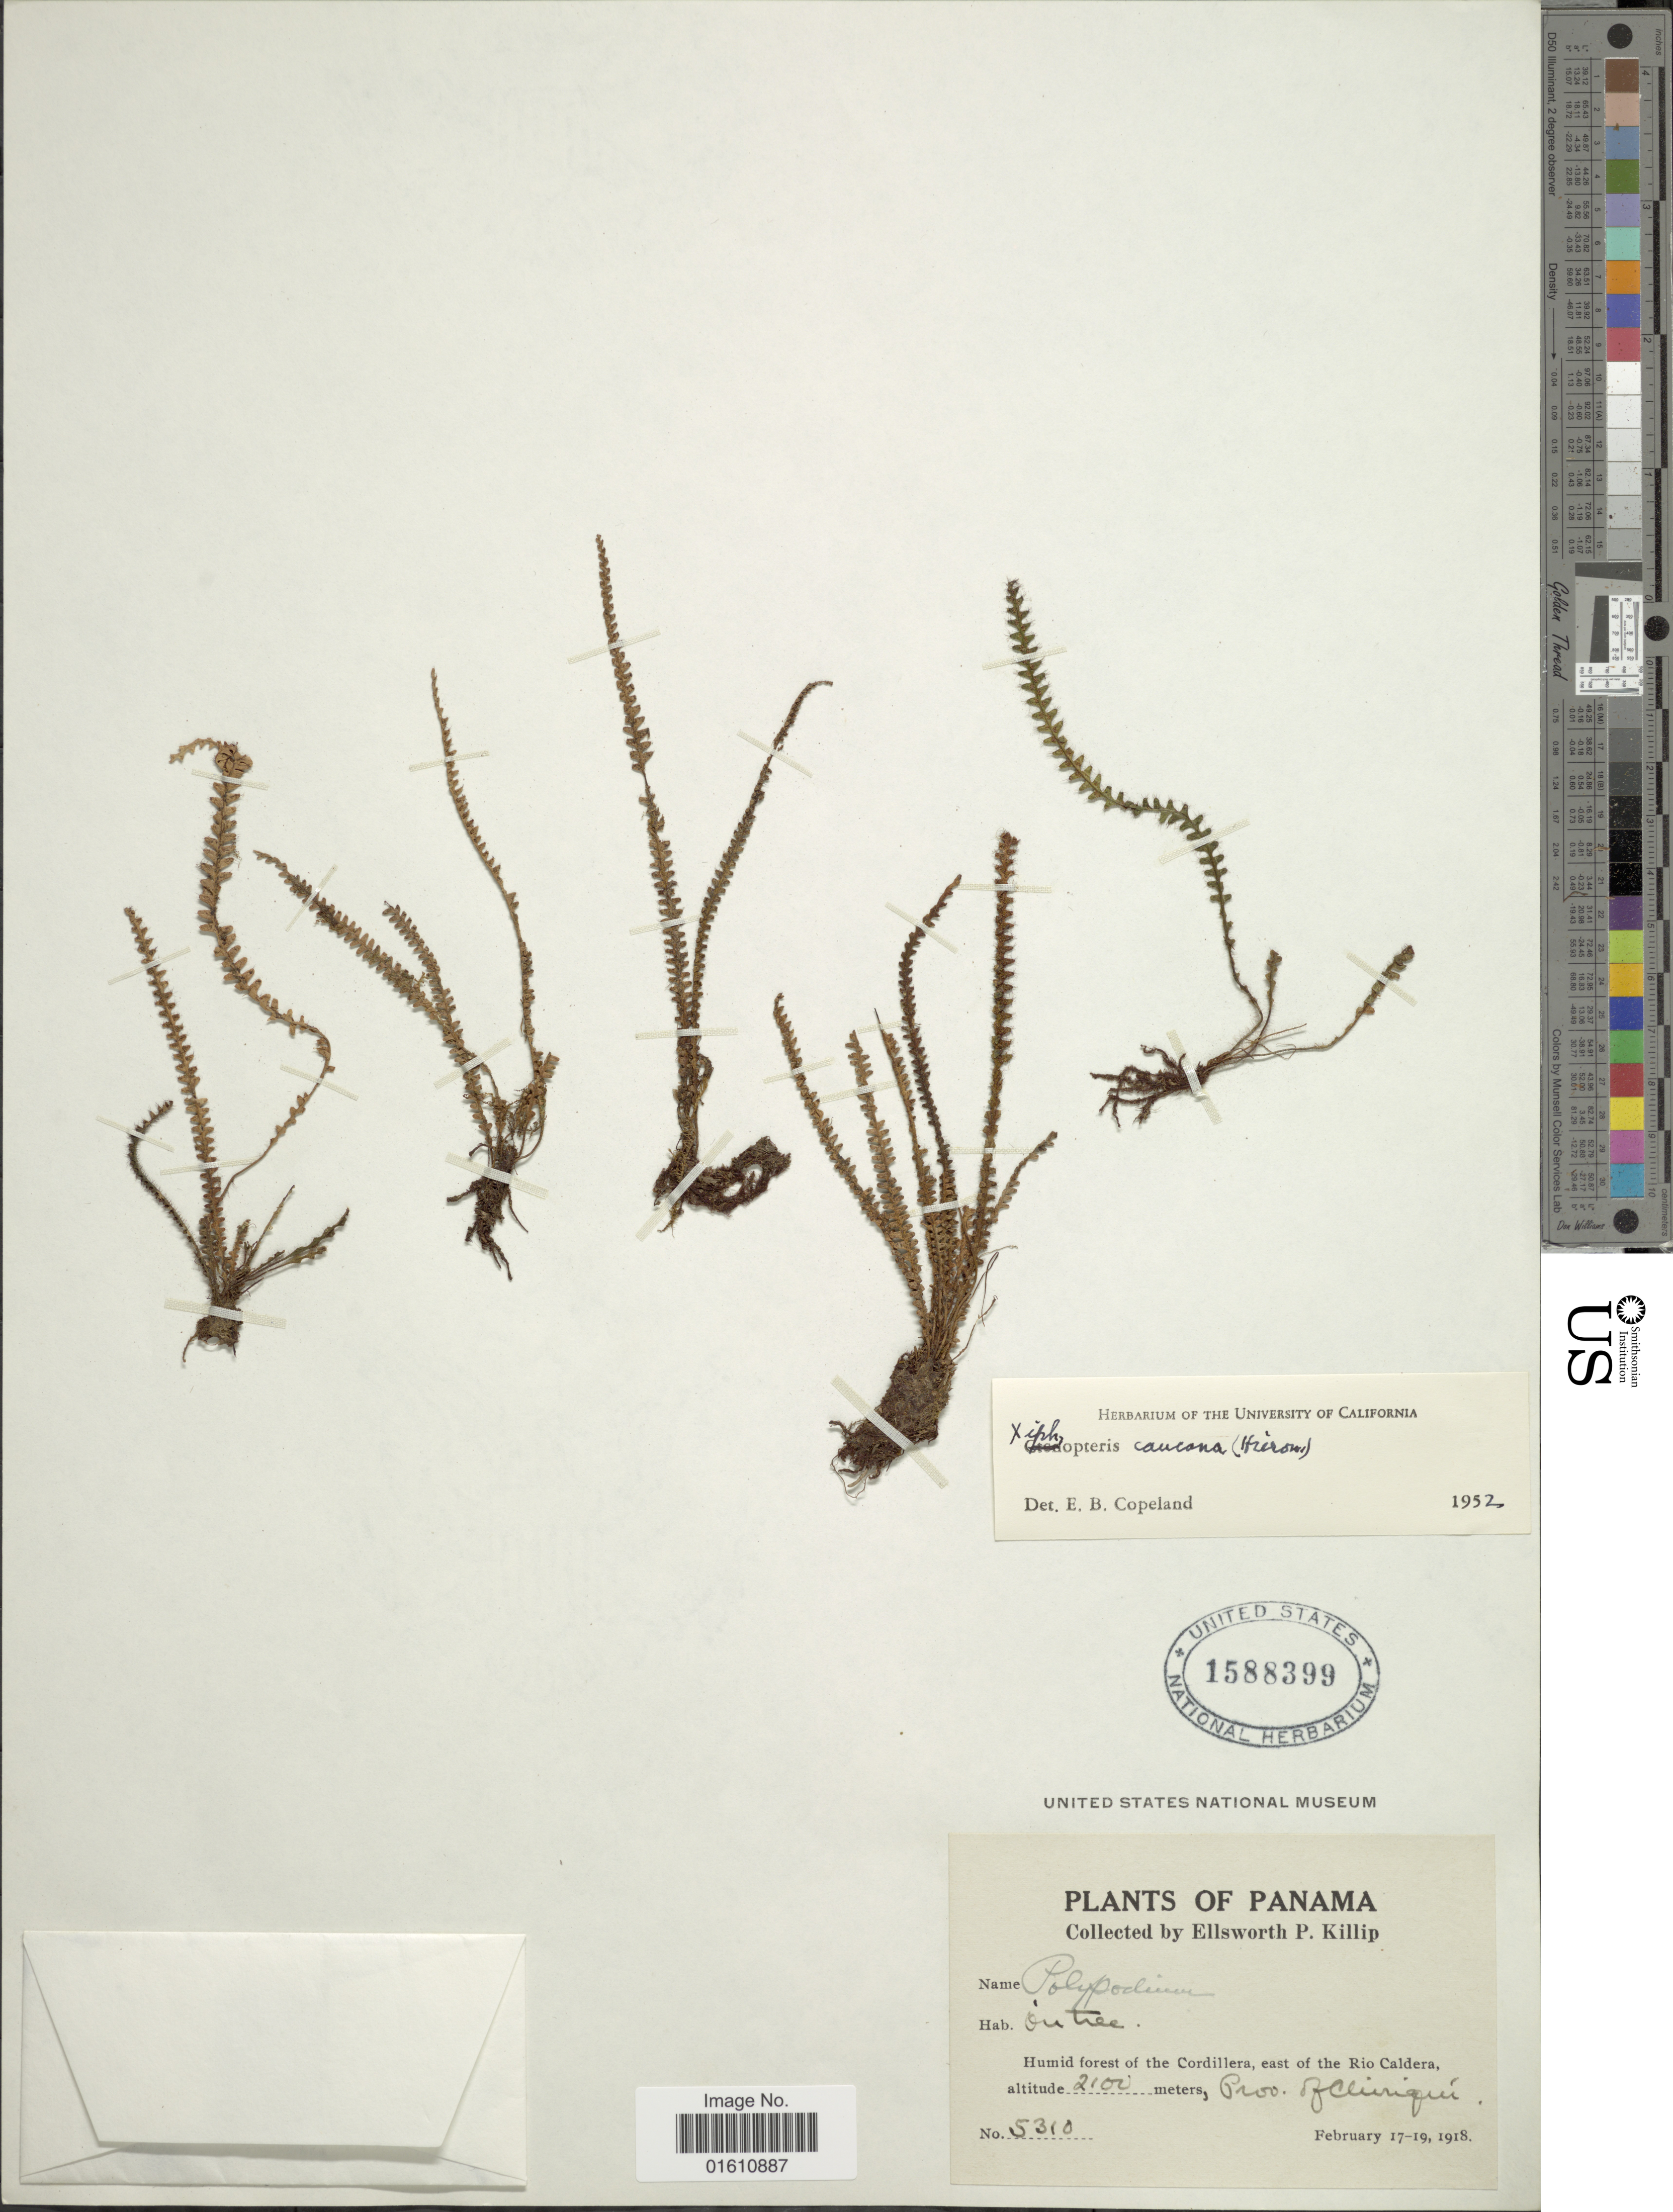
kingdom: Plantae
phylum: Tracheophyta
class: Polypodiopsida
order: Polypodiales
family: Polypodiaceae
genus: Moranopteris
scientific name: Moranopteris caucana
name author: (Hieron.) R. Y. Hirai & J. Prado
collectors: E. P. Killip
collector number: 5310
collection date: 1918-02-17/1918-02-19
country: Panama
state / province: Chiriqui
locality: Humid forest of the Cordillera, east of the Rio Caldera, Prov. of Chiriqui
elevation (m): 2100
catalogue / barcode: US 1588399